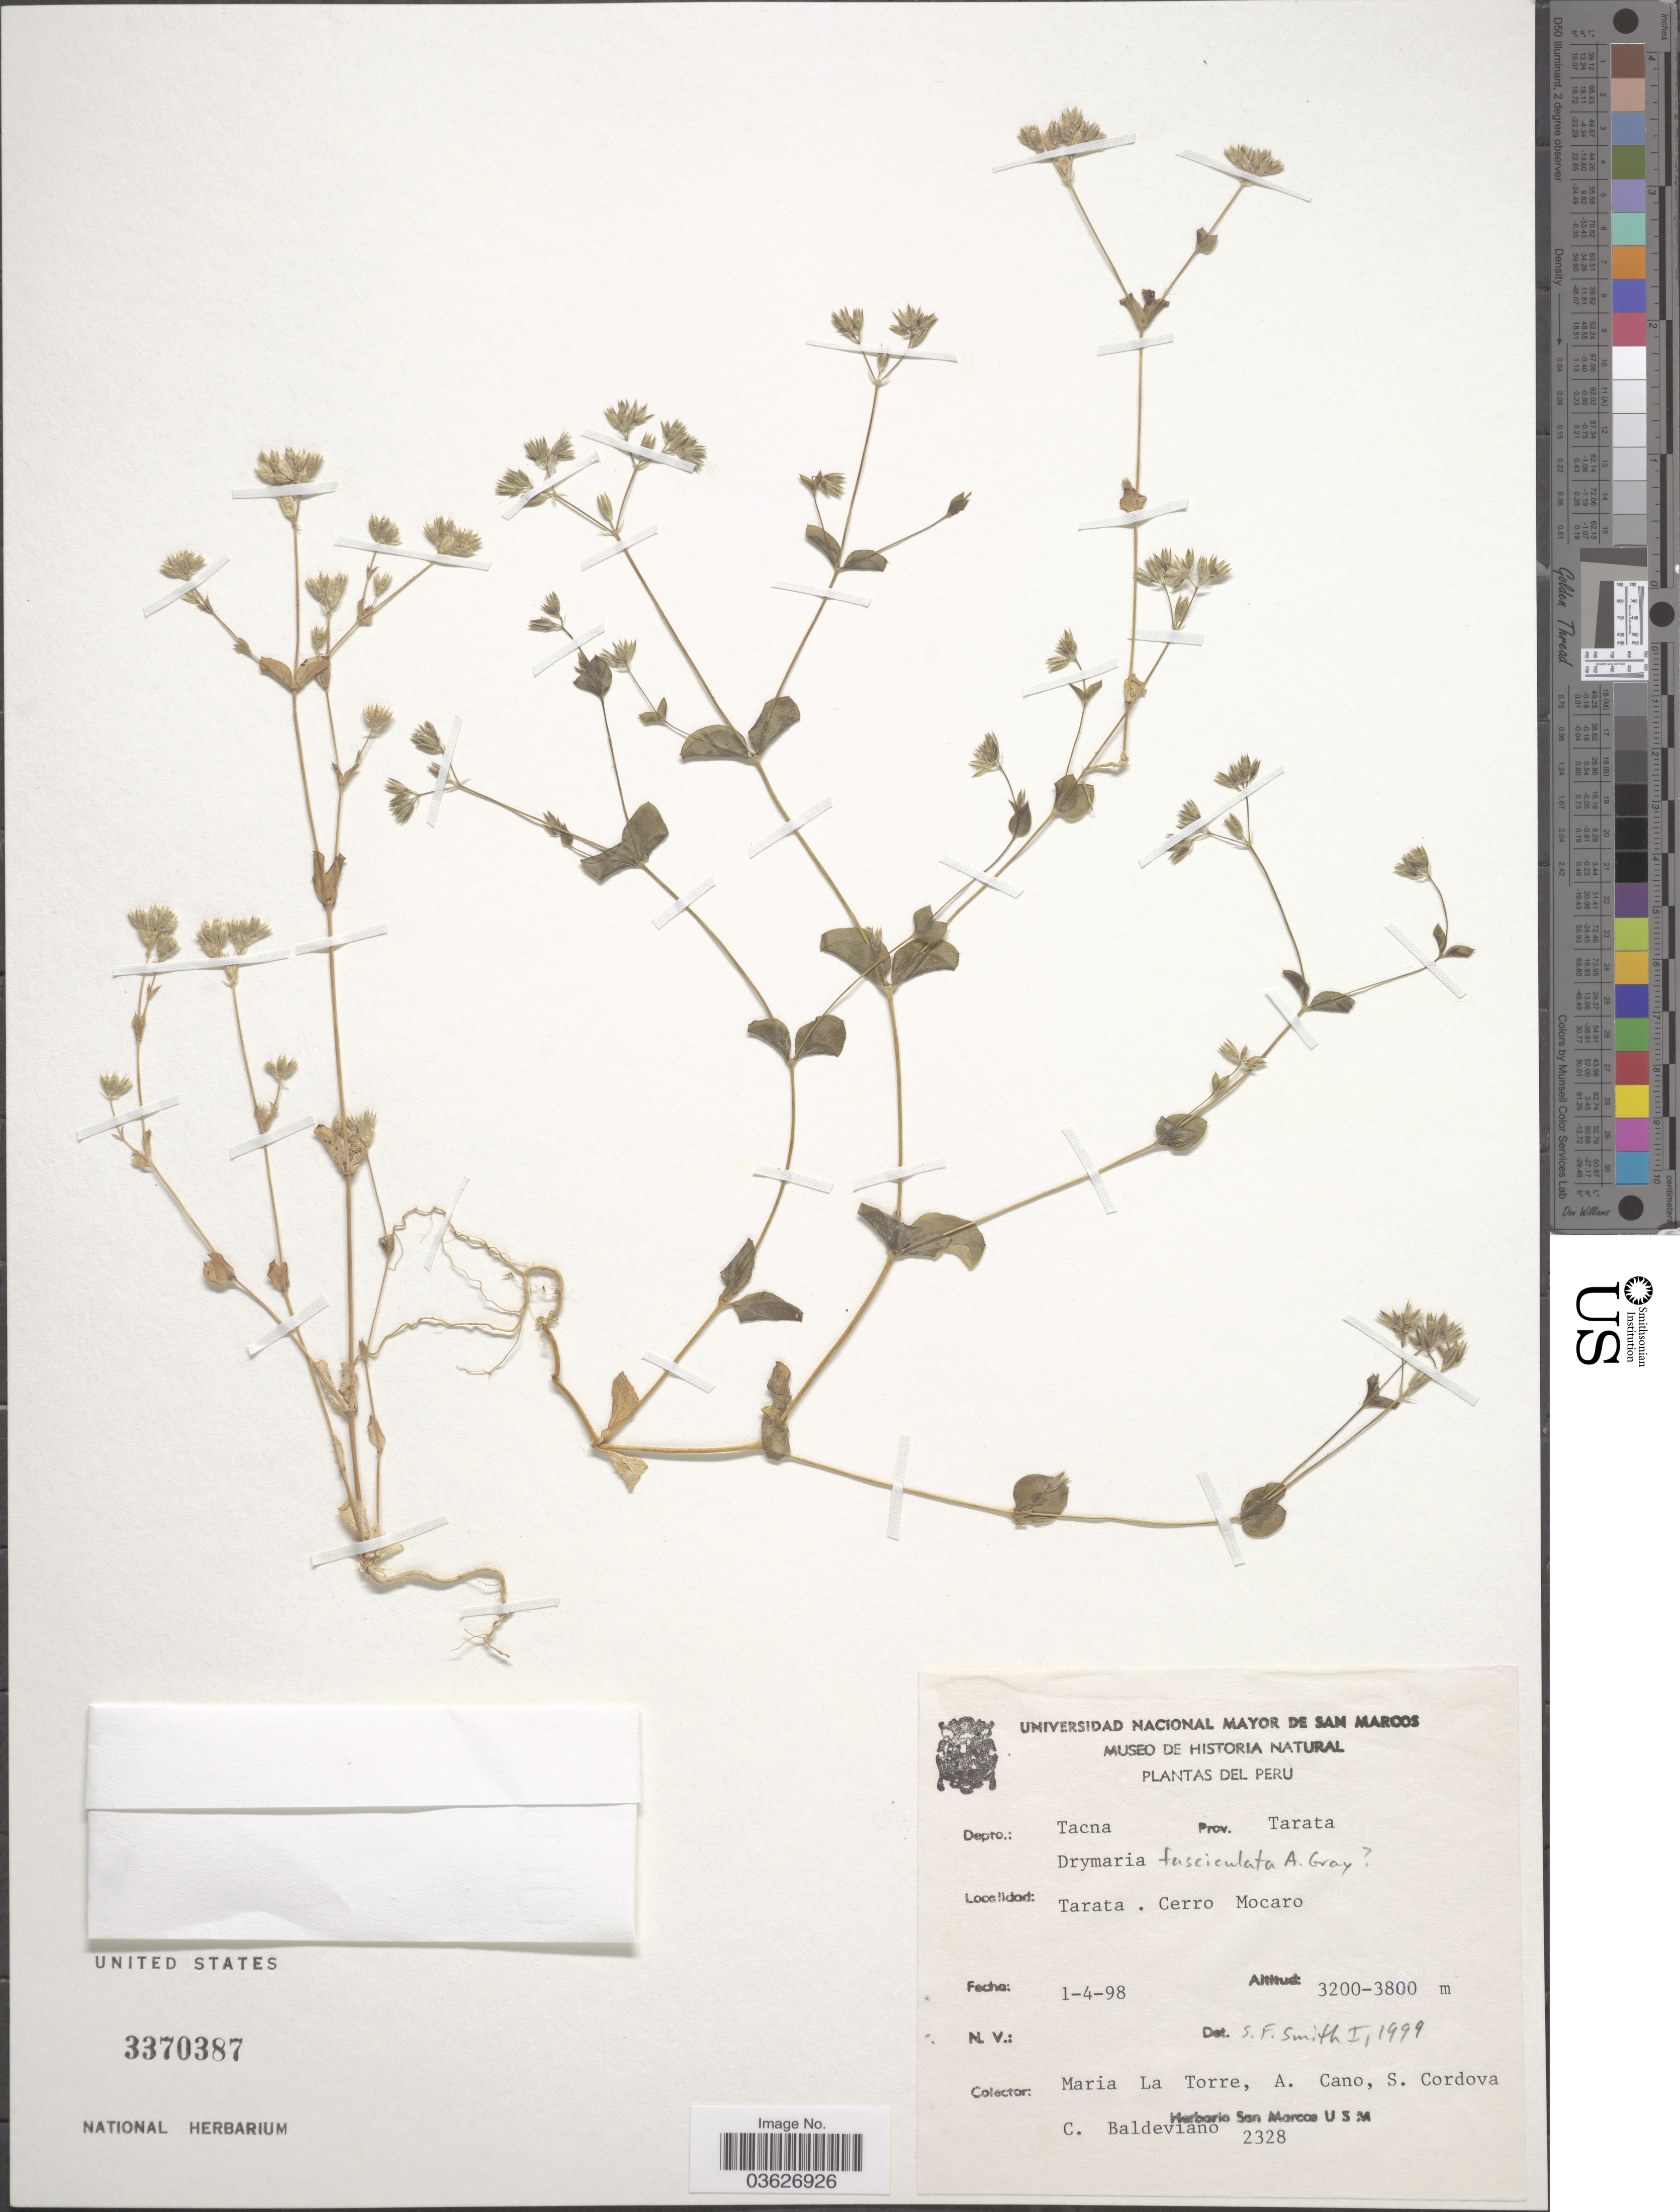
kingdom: Plantae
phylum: Tracheophyta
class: Magnoliopsida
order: Caryophyllales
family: Caryophyllaceae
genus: Drymaria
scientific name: Drymaria fasciculata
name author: A. Gray in Wilkes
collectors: M. La Torre, A. Cano, S. Cordova & C. Baldeviano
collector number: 2328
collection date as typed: Transcribed d/m/y: 1/4/98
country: Peru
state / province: Tacna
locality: Depto.: Tacna. Prov. Tarata. Tarata. Cerro Mocaro.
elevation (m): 3200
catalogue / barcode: US 3370387